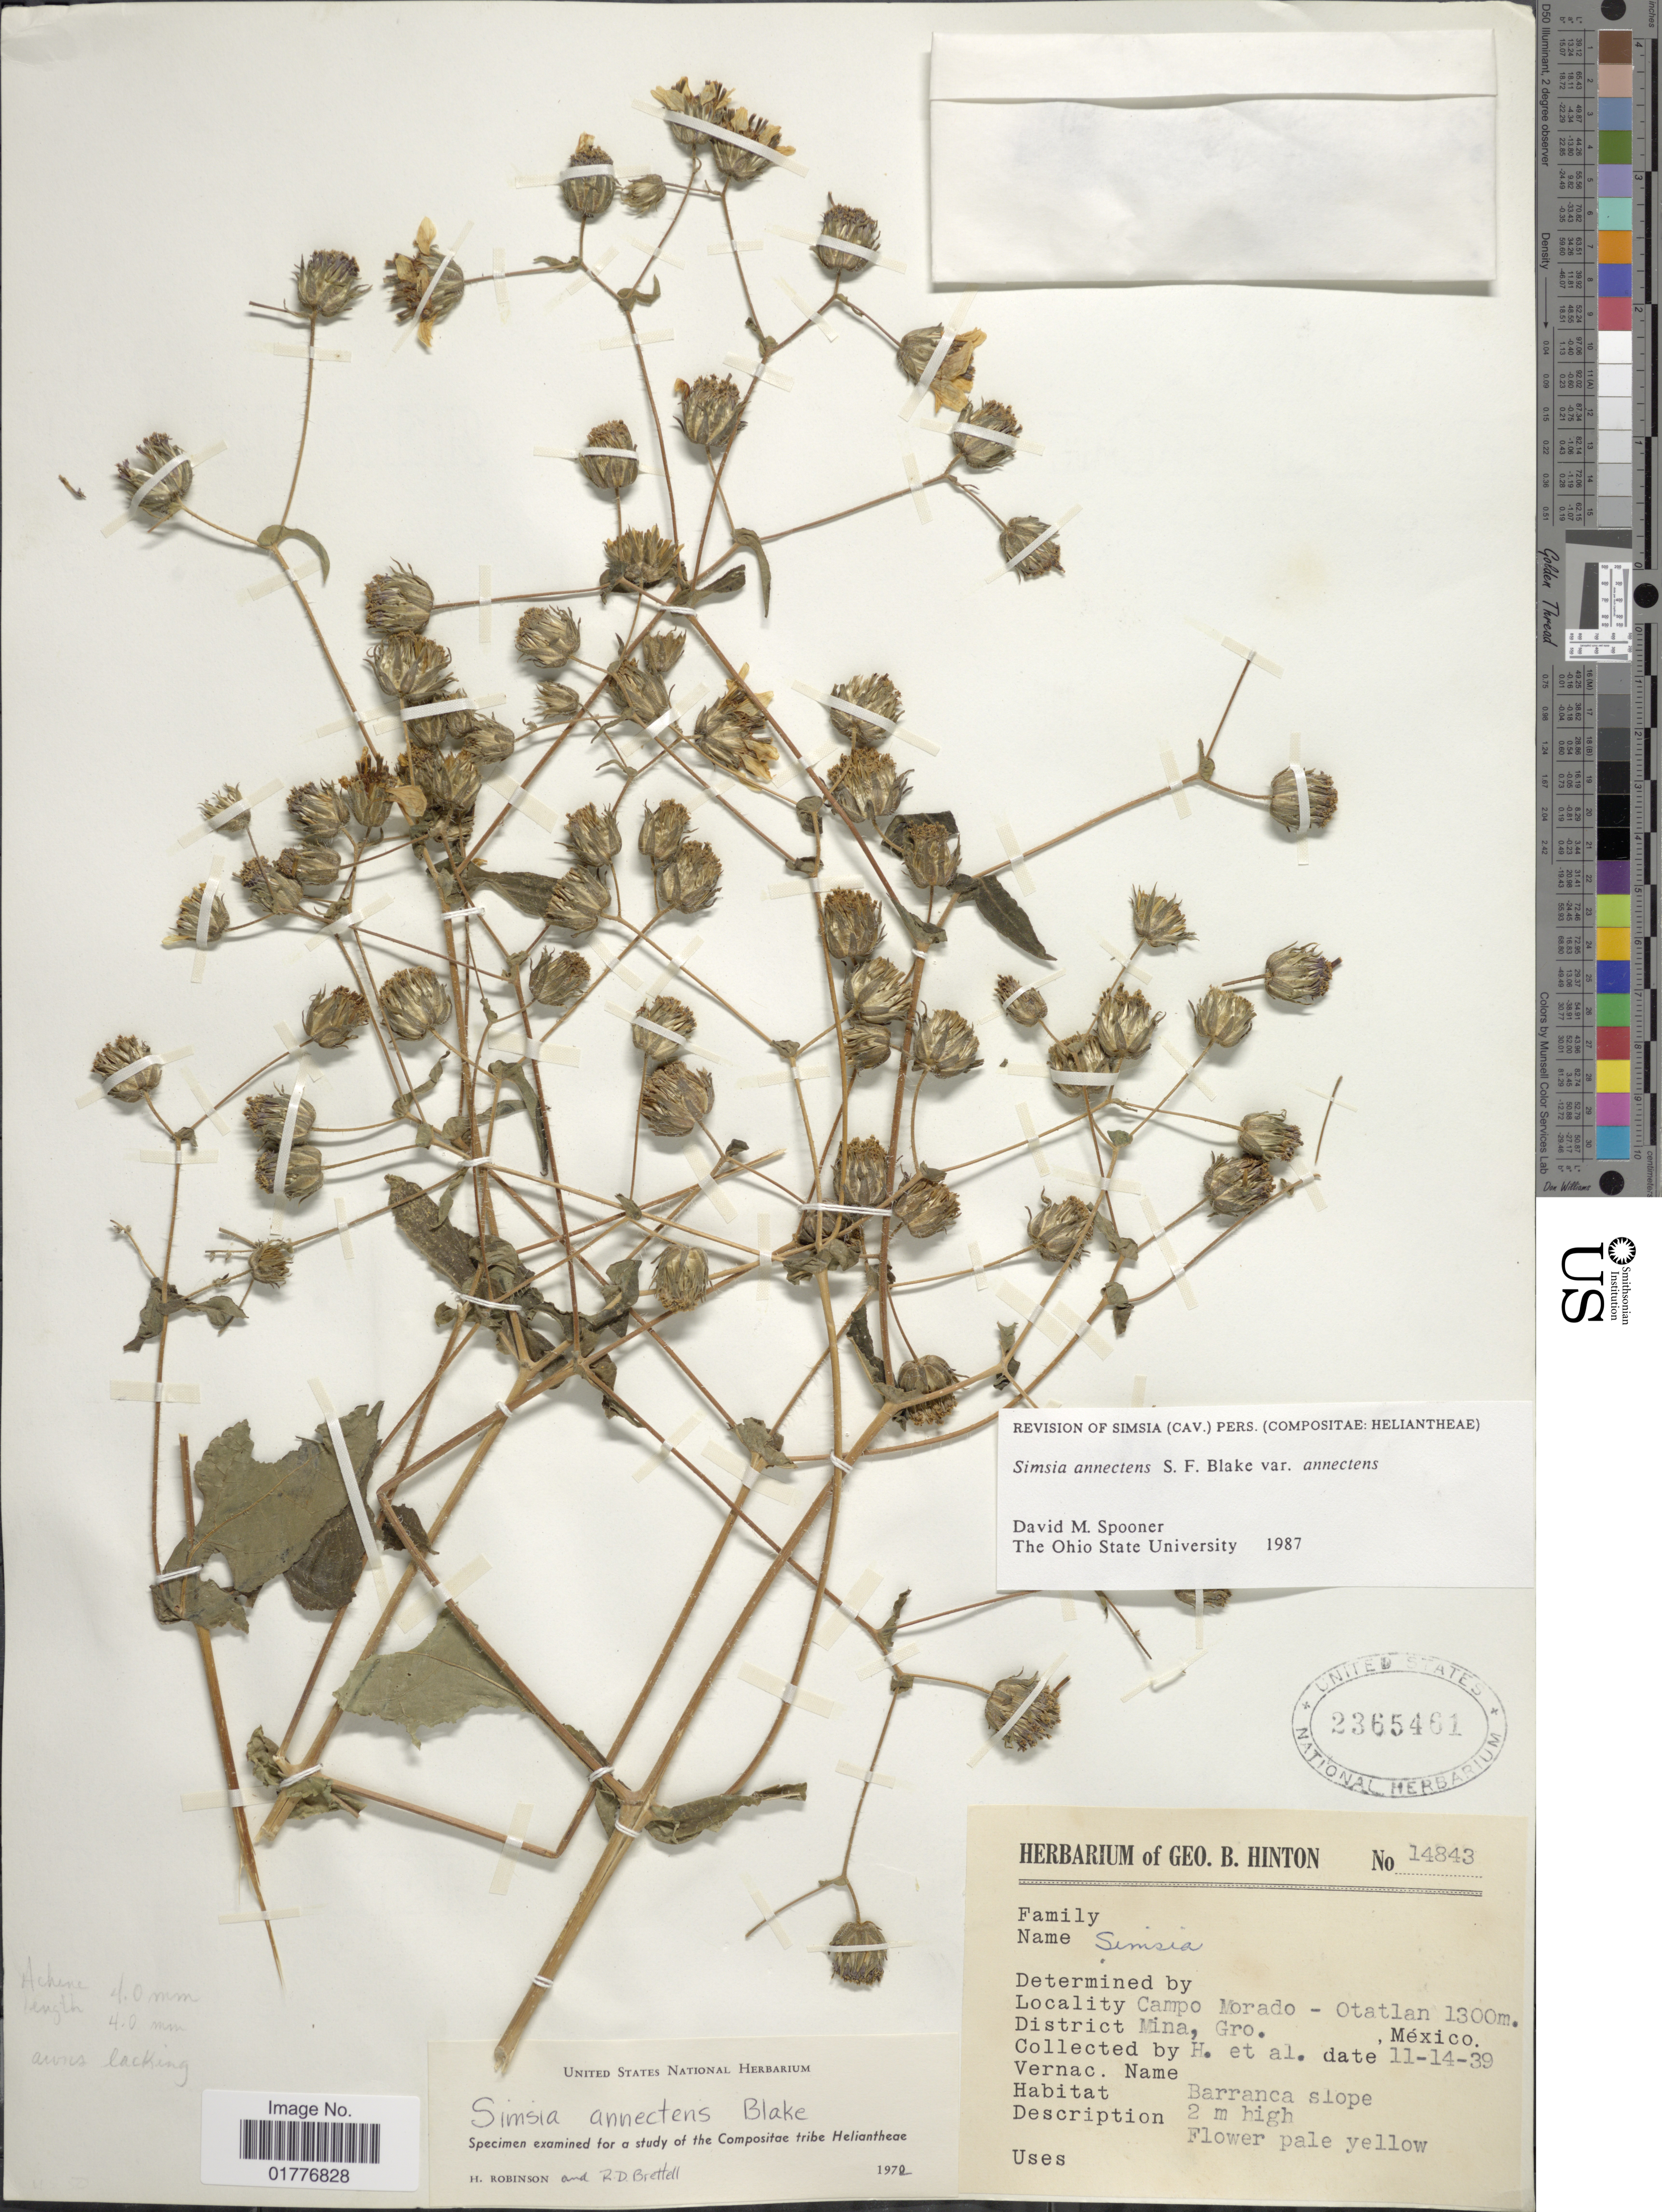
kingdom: Plantae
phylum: Tracheophyta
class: Magnoliopsida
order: Asterales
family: Asteraceae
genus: Simsia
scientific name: Simsia annectens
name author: S.F. Blake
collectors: G. B. Hinton & et al.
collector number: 14843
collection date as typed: Transcribed d/m/y: 14/11/39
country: Mexico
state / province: Guerrero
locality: Mina. Gro. Otatlan. Campo Morado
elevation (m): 1300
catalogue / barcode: US 2365461